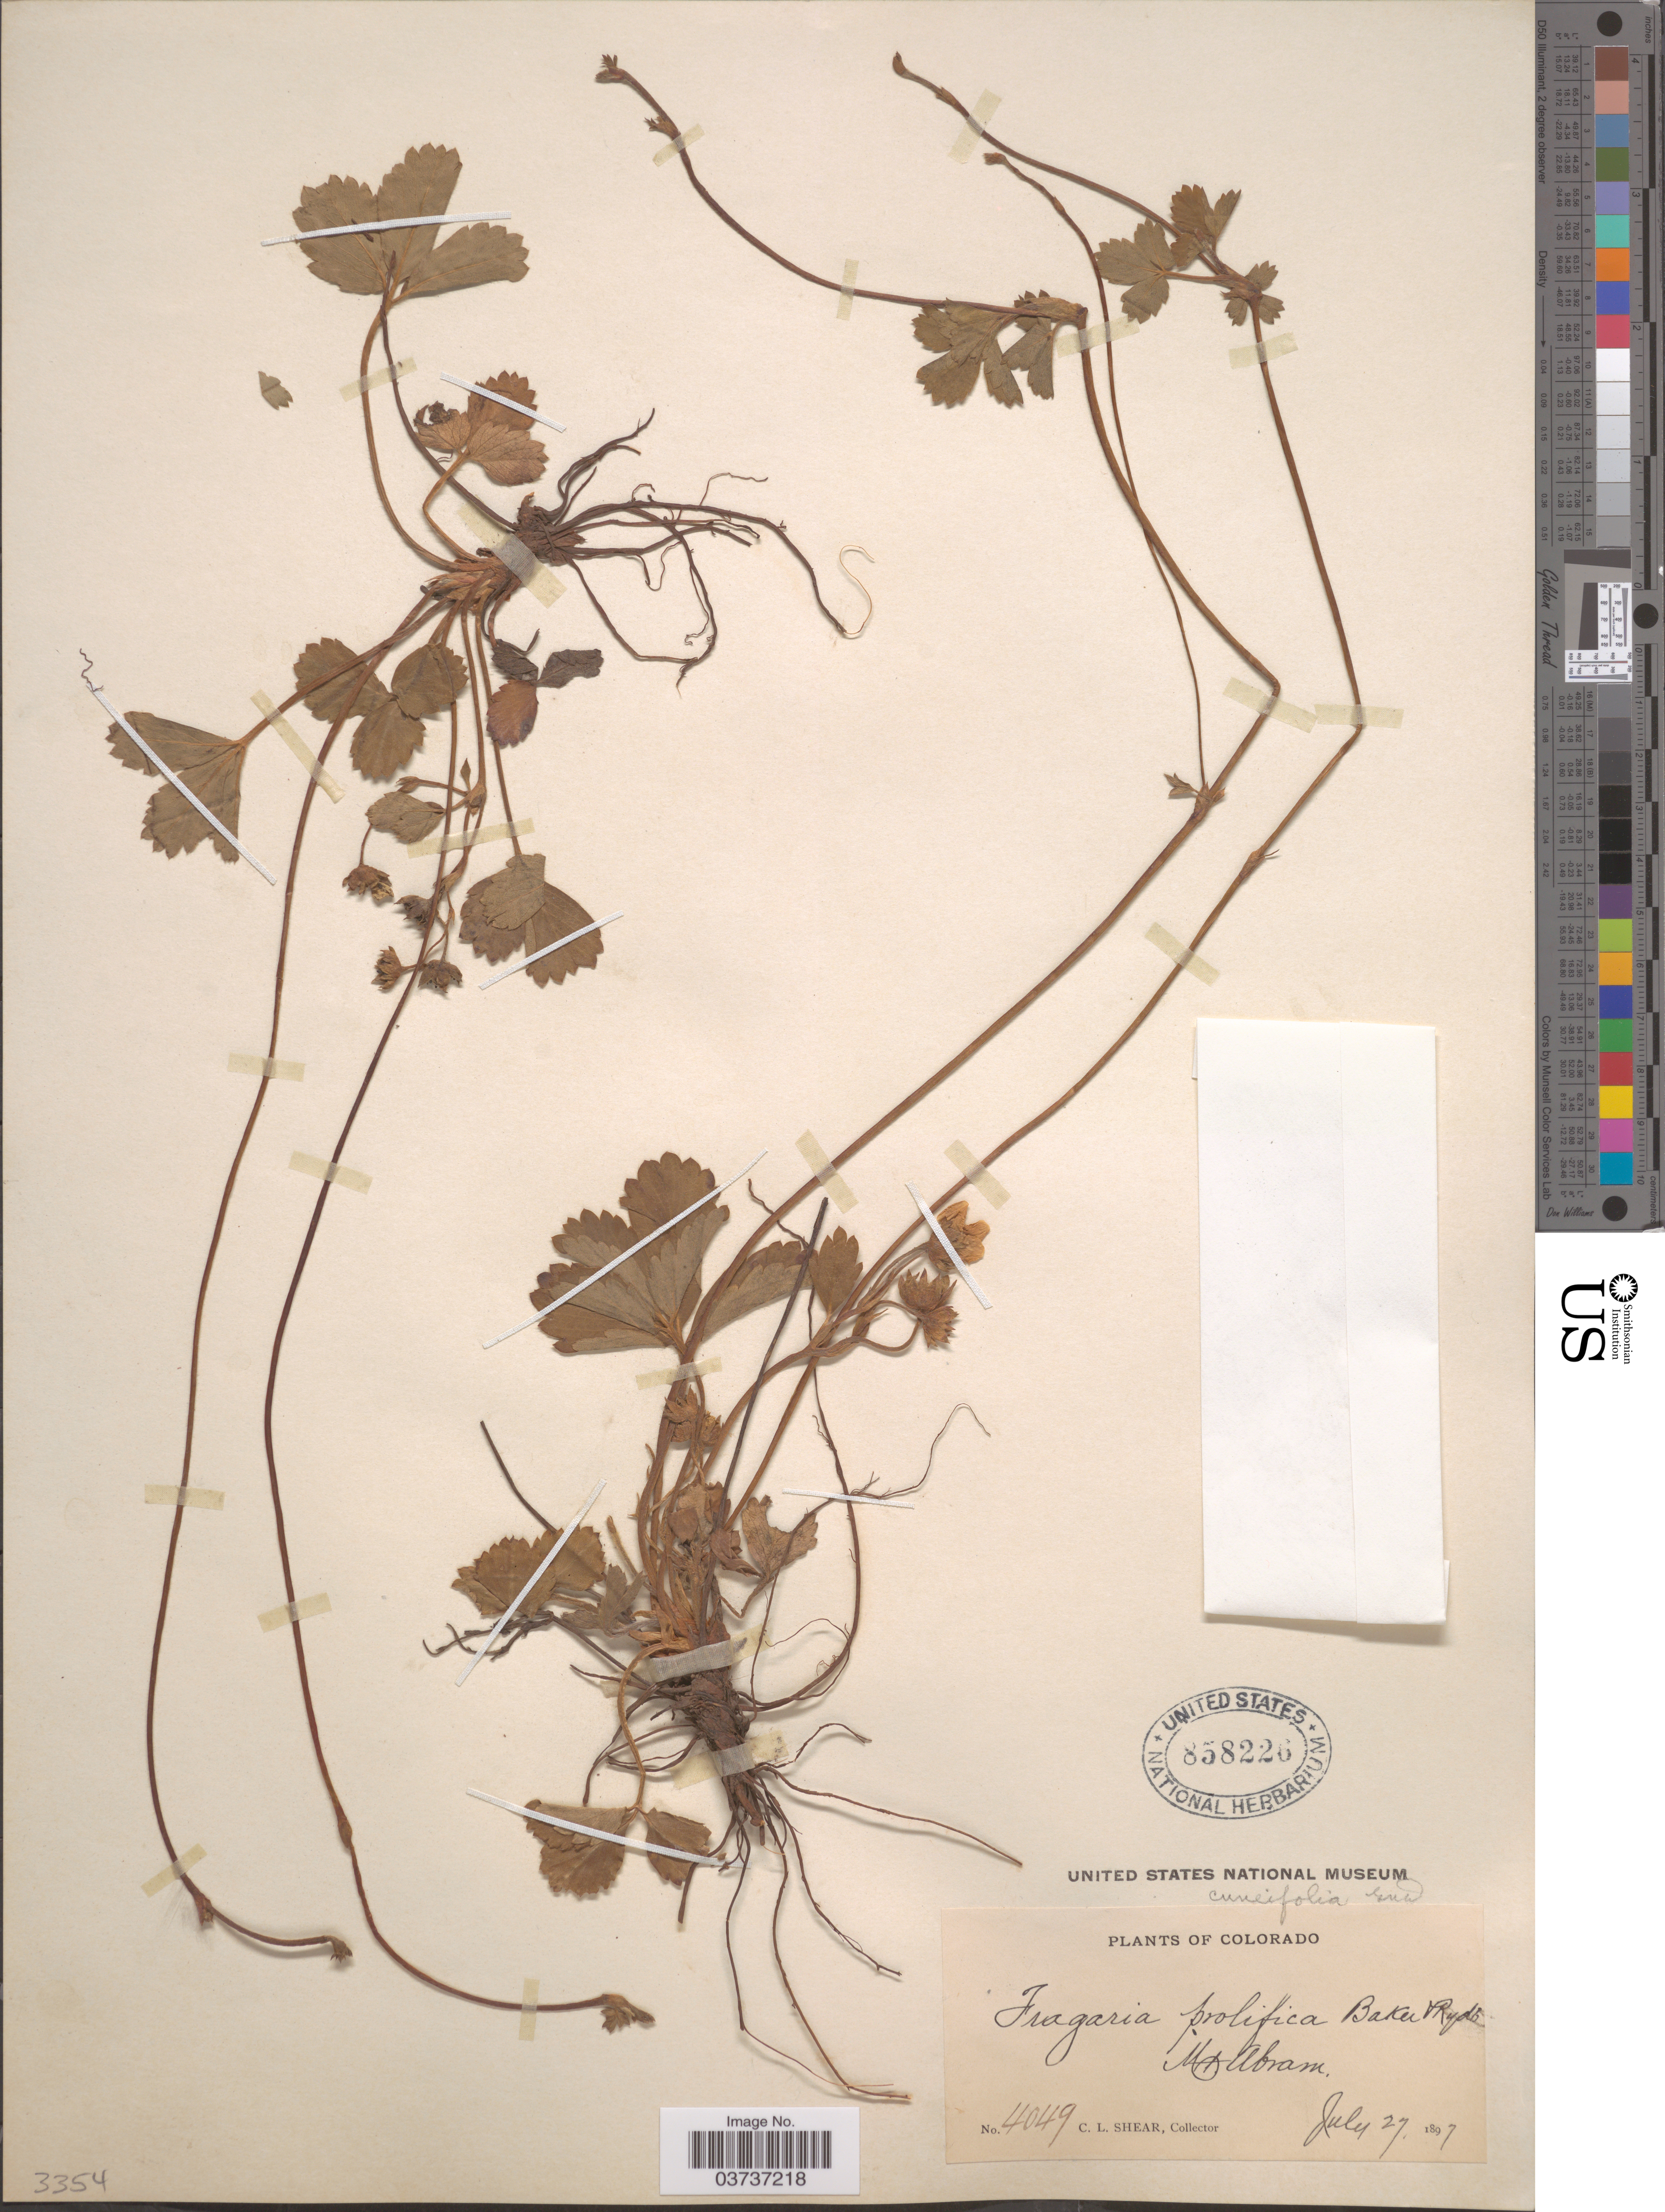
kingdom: Plantae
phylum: Tracheophyta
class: Magnoliopsida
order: Rosales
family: Rosaceae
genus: Fragaria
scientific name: Fragaria cuneifolia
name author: Nutt. ex Howell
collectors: C. L. Shear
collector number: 4049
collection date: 1897-07-27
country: United States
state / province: Colorado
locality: Mt. Abram.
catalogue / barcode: US 858226